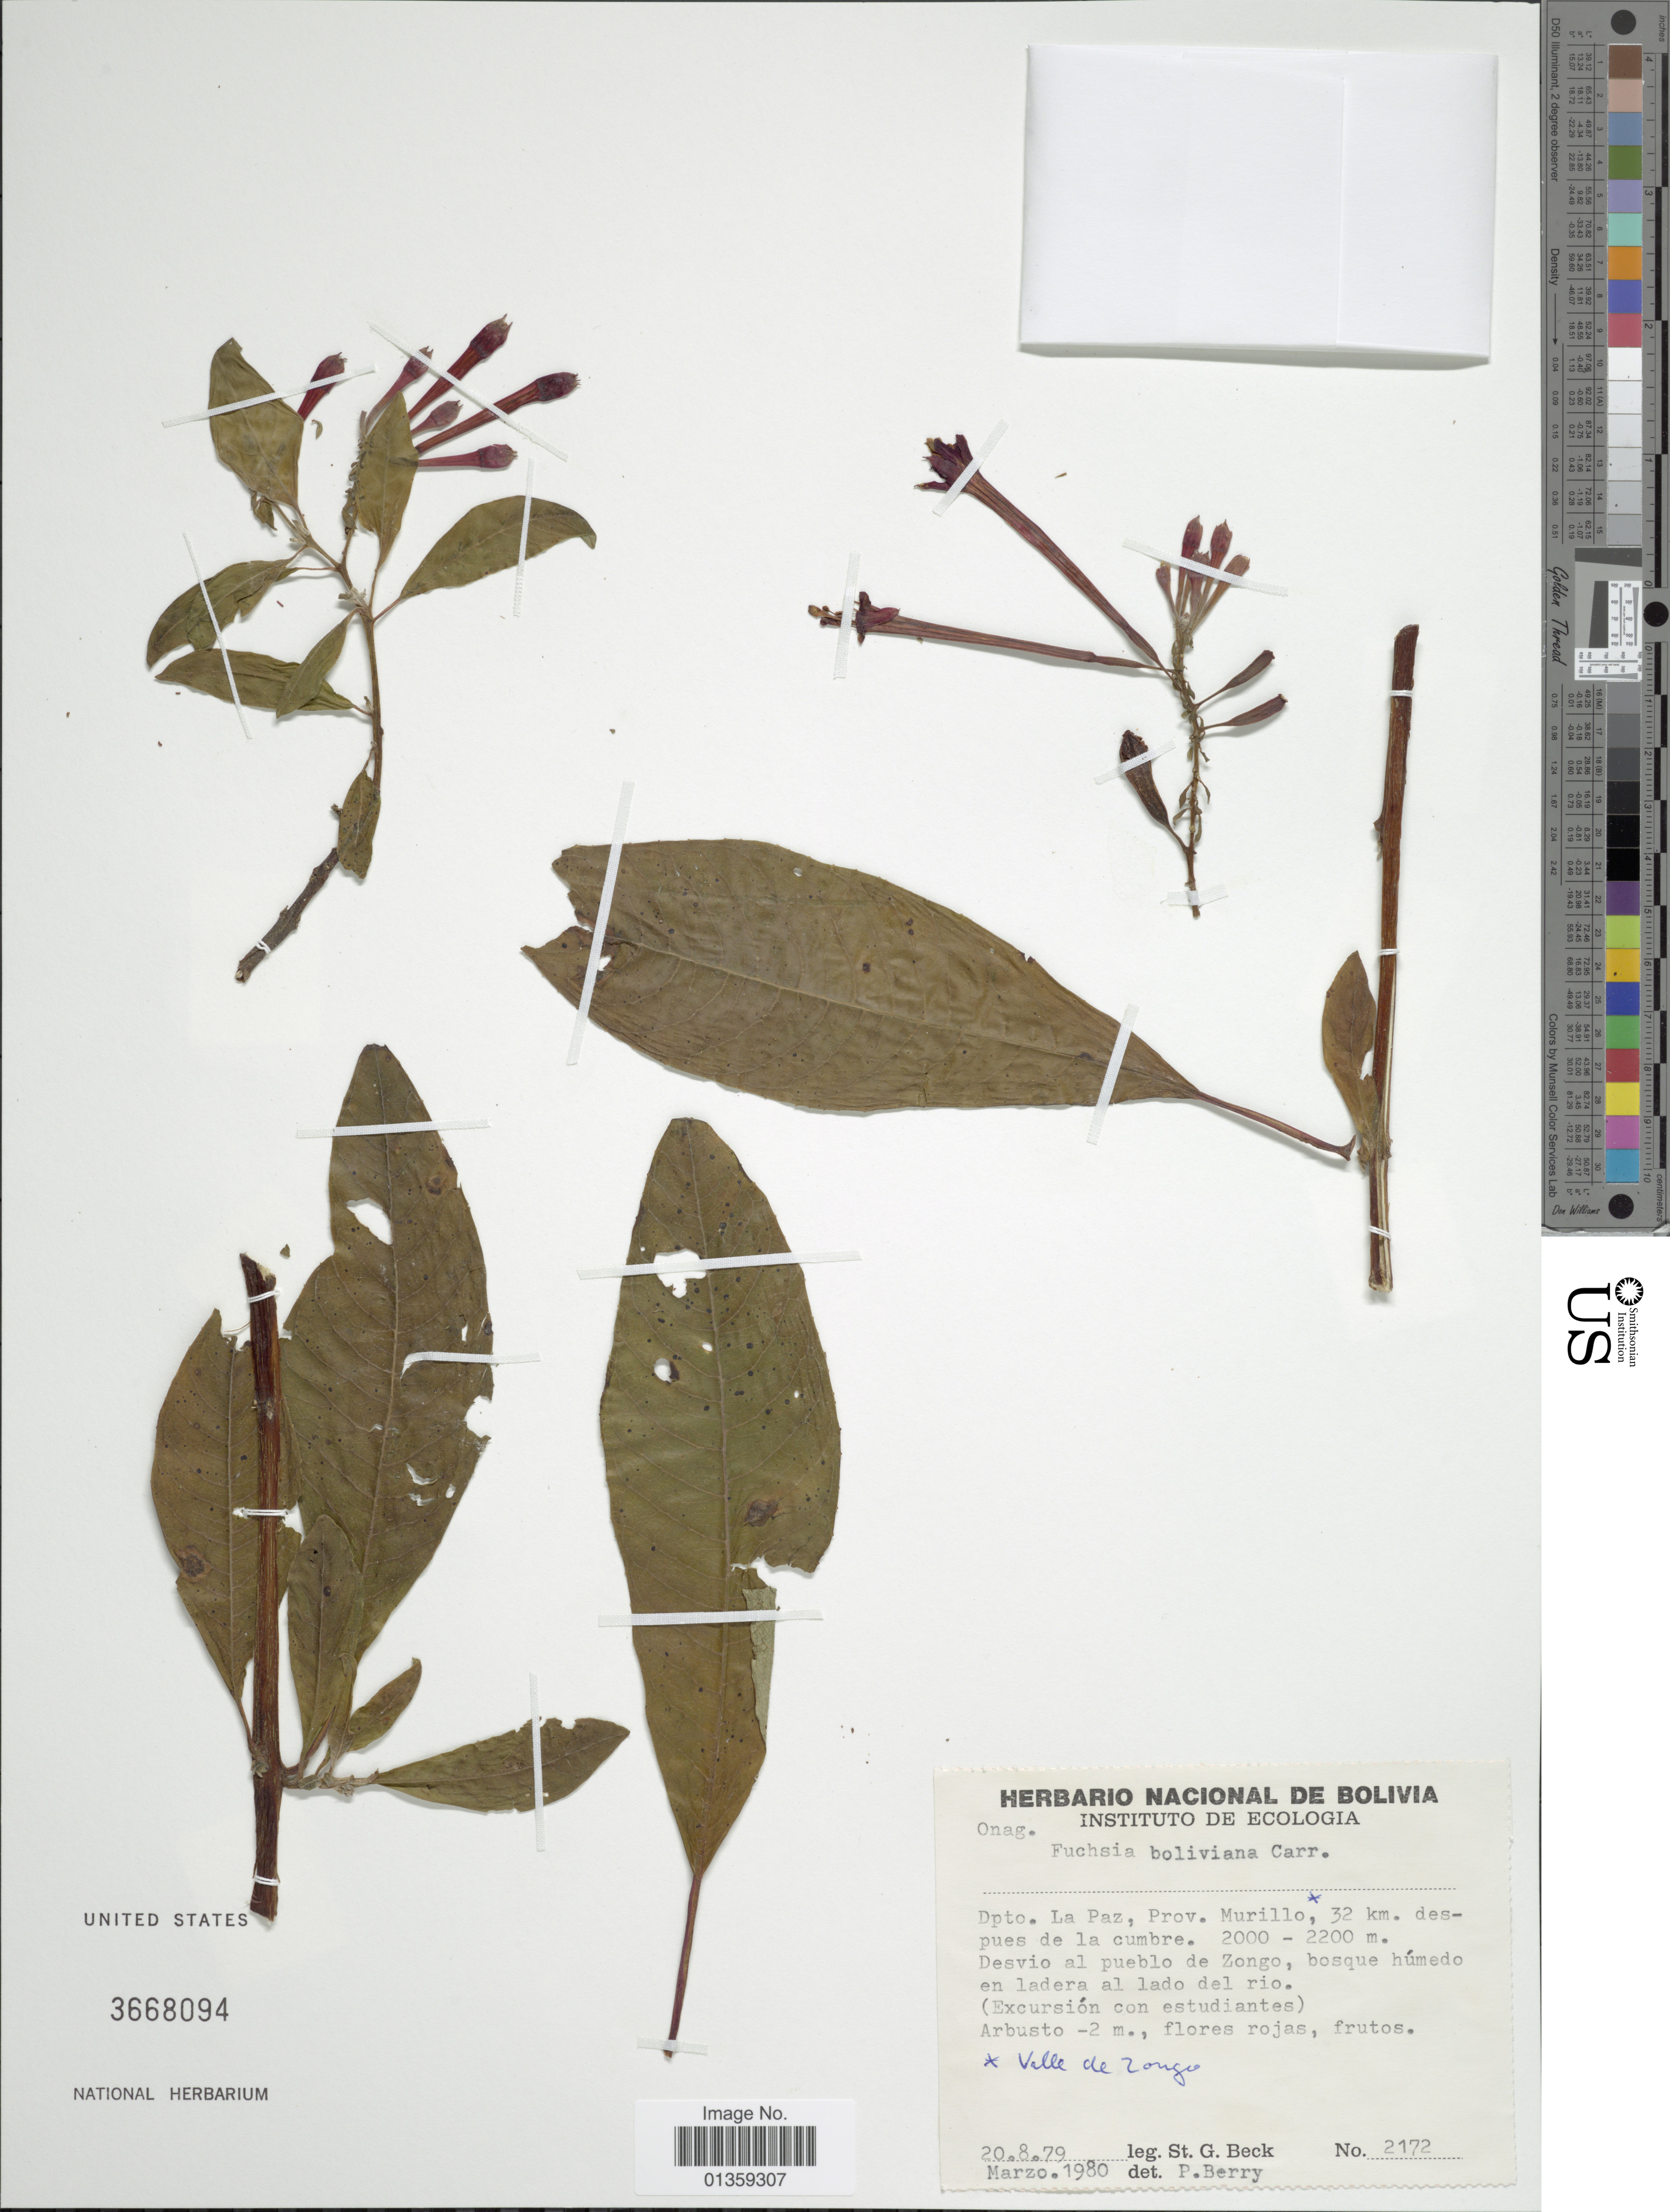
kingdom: Plantae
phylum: Tracheophyta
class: Magnoliopsida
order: Myrtales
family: Onagraceae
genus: Fuchsia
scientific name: Fuchsia boliviana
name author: Carrière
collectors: S. G. Beck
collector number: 2172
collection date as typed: Transcribed d/m/y: 20/8/79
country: Bolivia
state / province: La Paz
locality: Prov. Murillo, 32 km. despues de la cumbre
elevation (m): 2000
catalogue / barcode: US 3668094